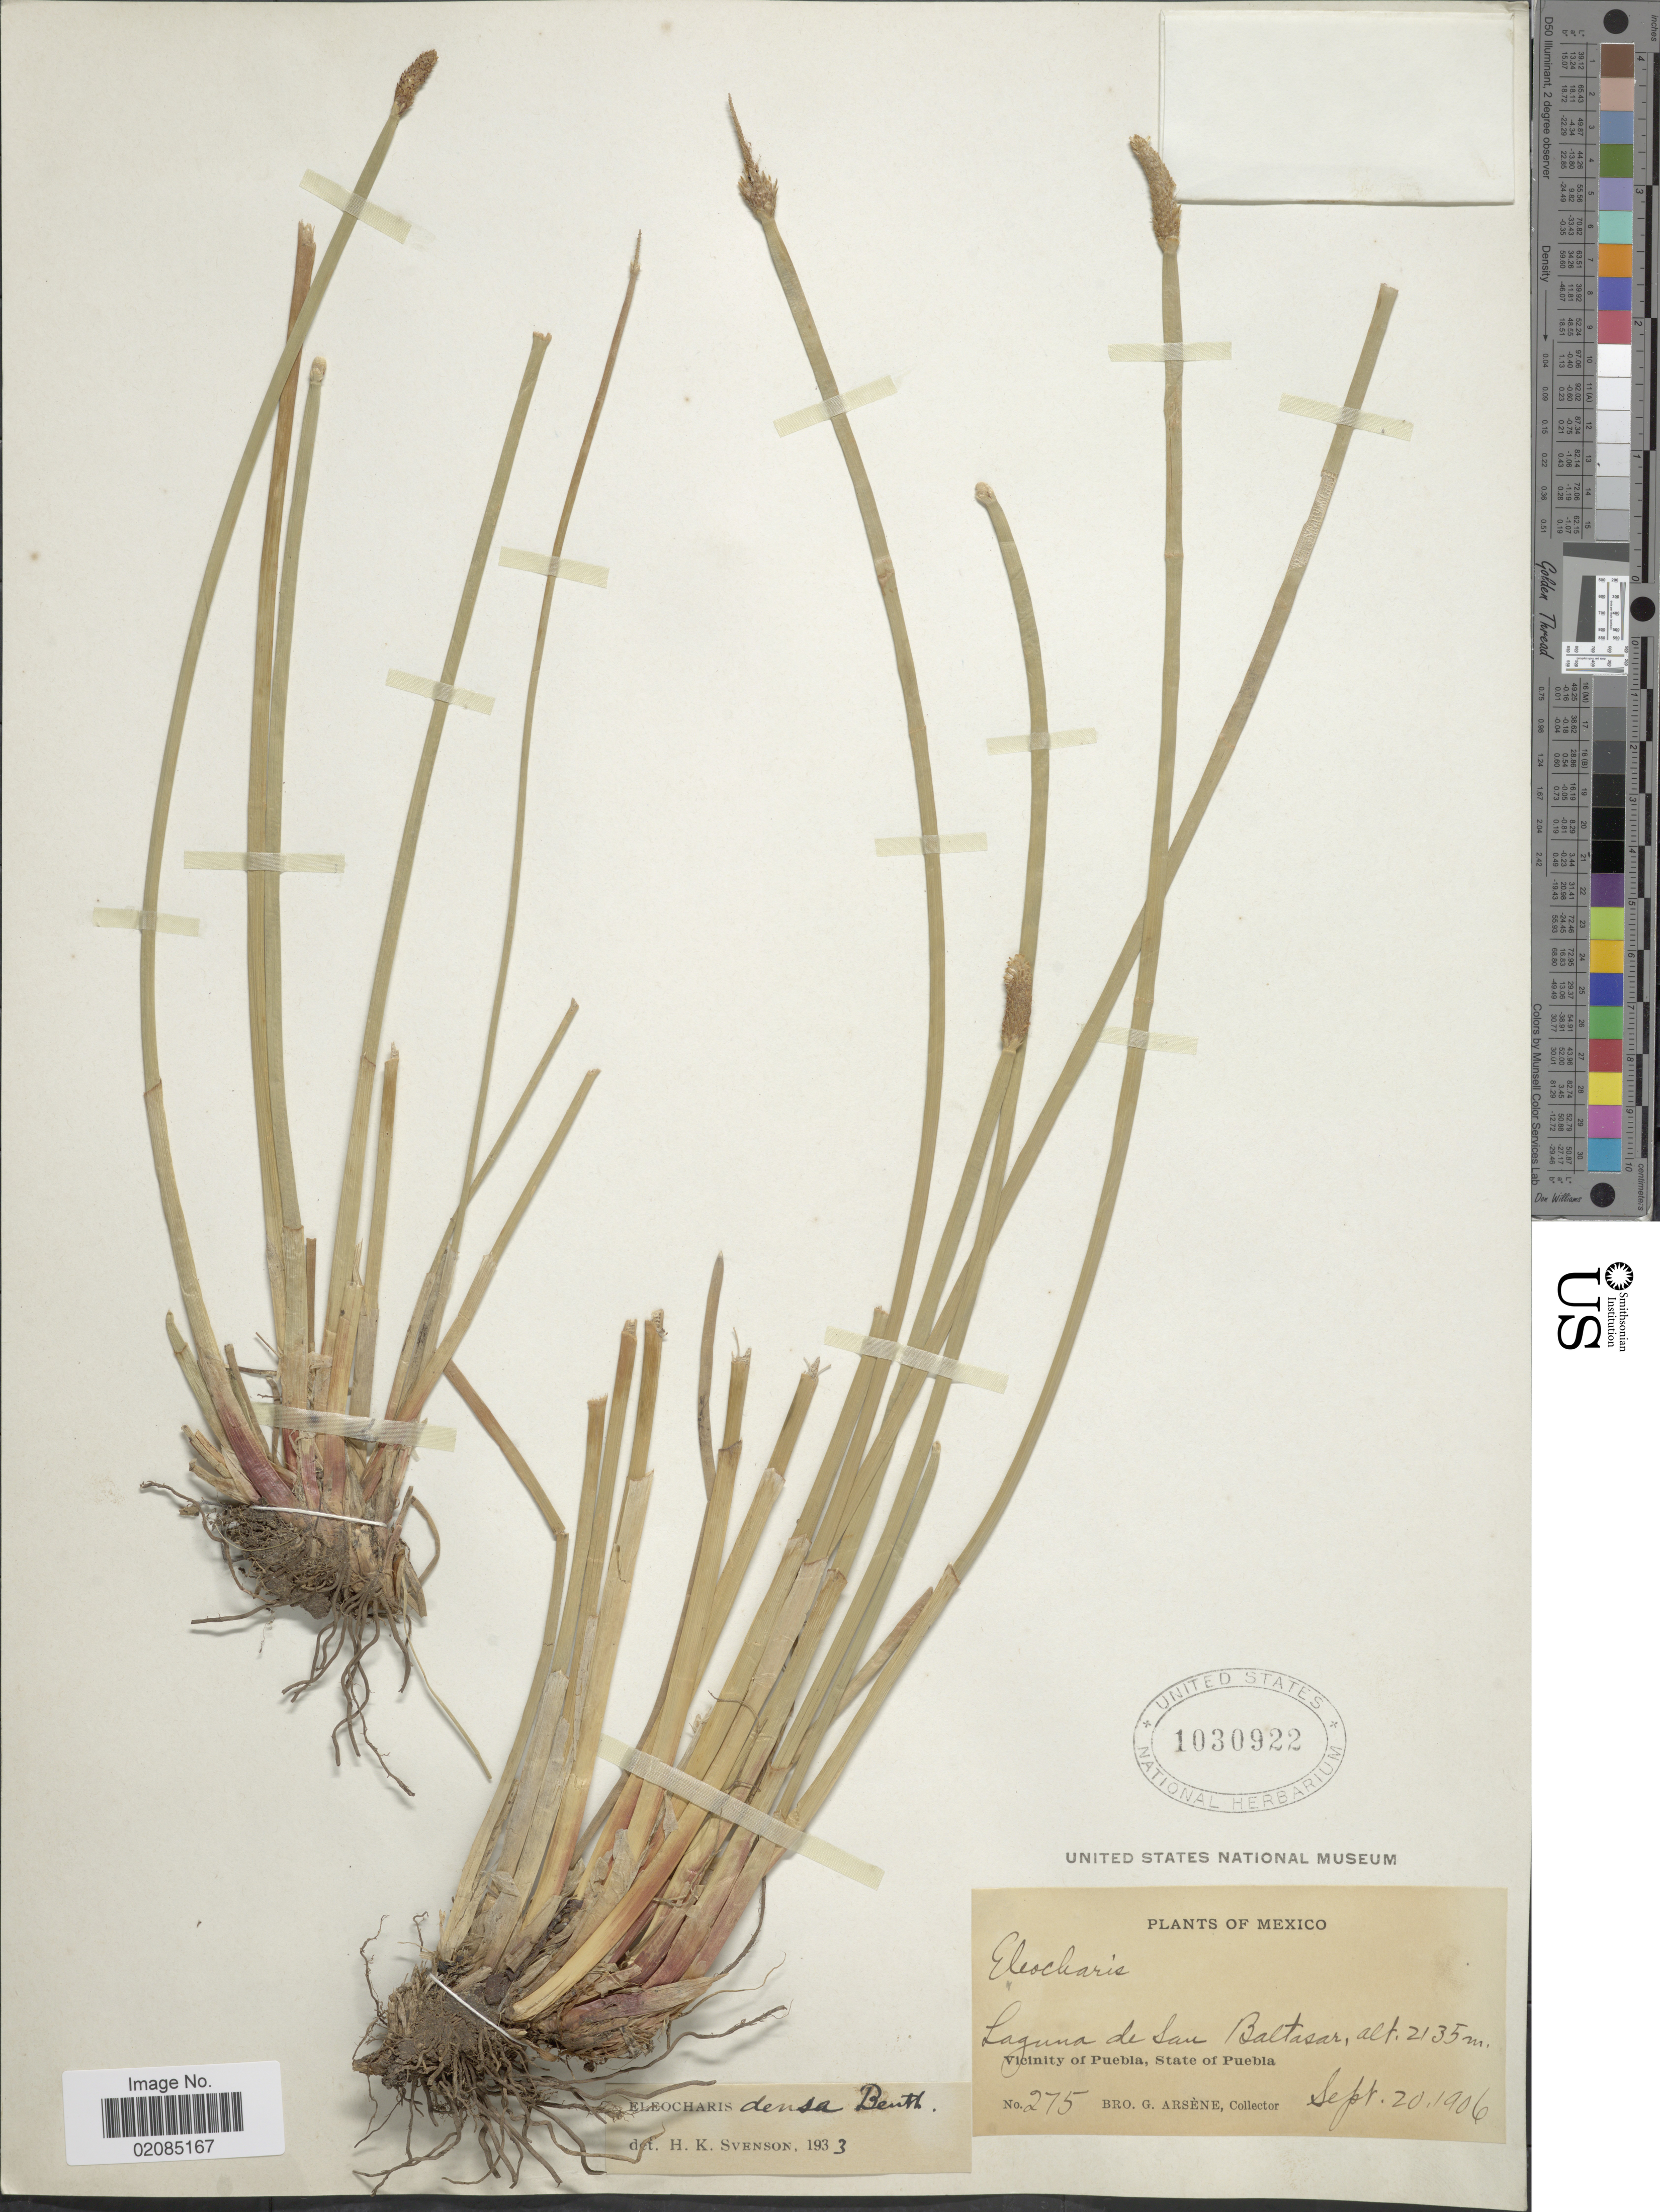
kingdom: Plantae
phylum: Tracheophyta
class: Liliopsida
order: Poales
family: Cyperaceae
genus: Eleocharis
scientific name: Eleocharis densa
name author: Benth.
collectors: Bro. G. Arsène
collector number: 275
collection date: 1906-09-20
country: Mexico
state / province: Puebla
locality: Laguna de San Baltasar, Vicinity of Puebla.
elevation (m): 2135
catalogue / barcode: US 1030922